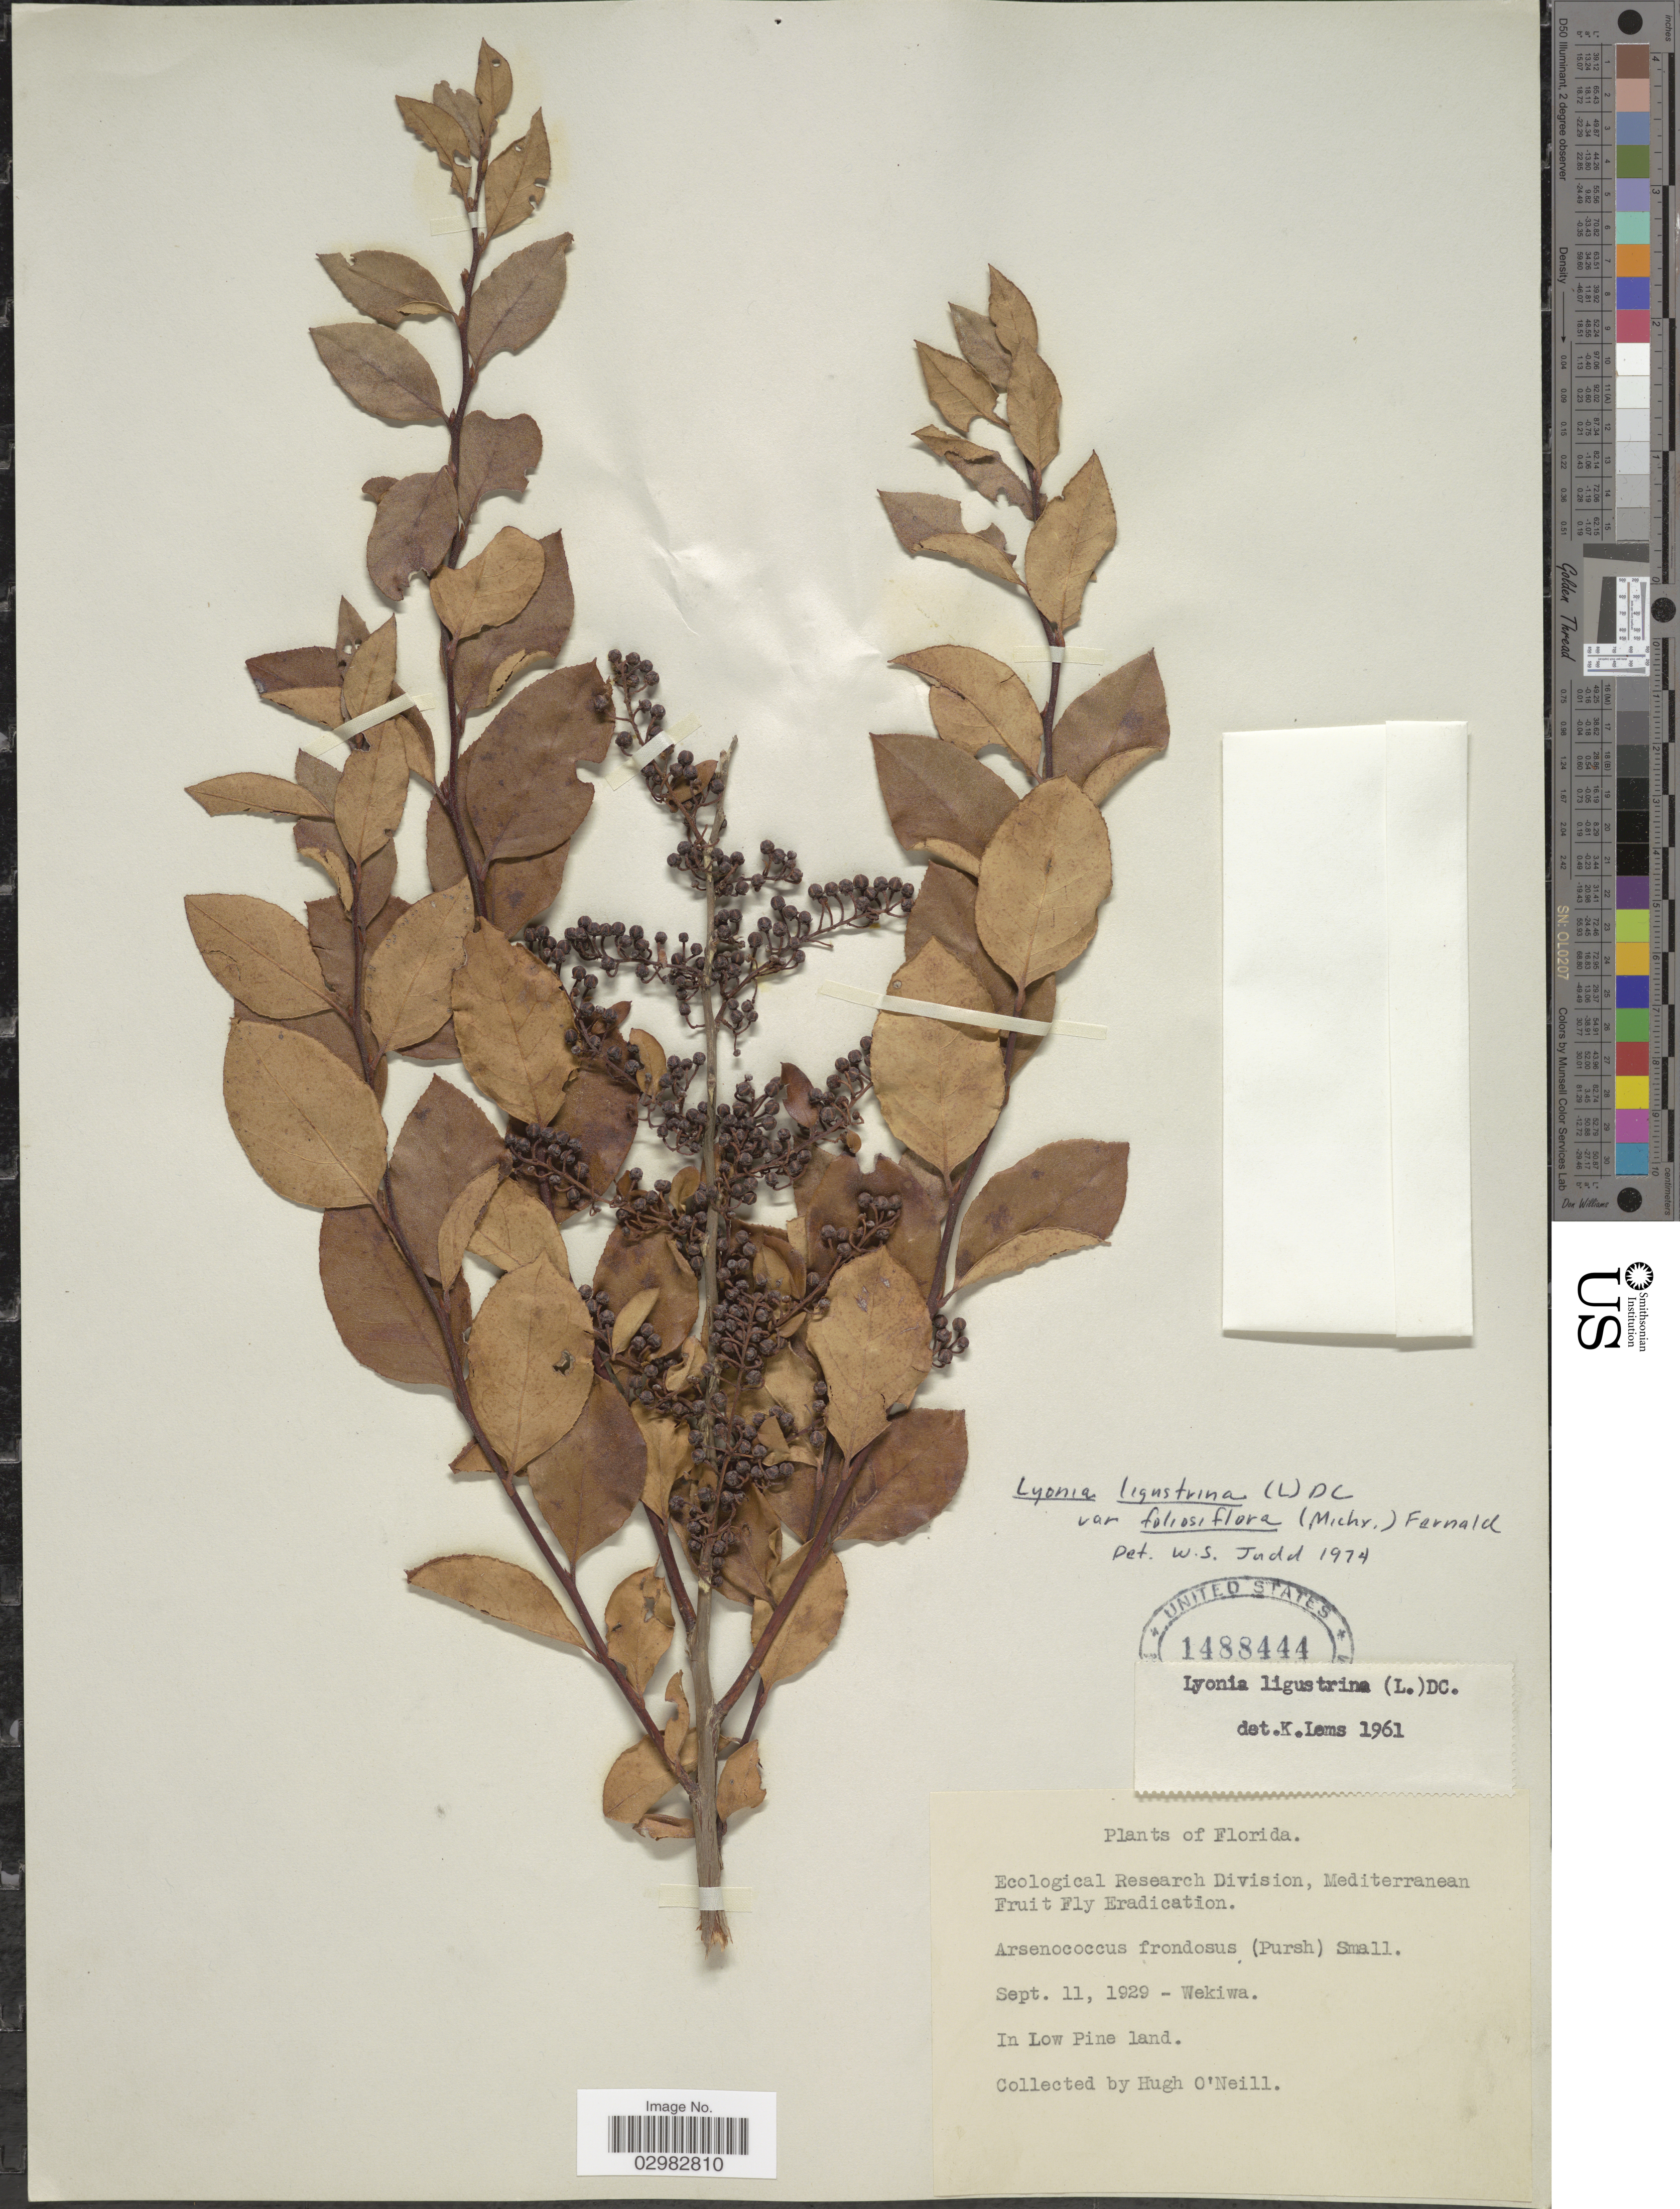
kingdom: Plantae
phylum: Tracheophyta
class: Magnoliopsida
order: Ericales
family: Ericaceae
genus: Lyonia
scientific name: Lyonia ligustrina var. foliosiflora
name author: (Michx.) Fernald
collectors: H. O'Neill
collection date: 1929-09-11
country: United States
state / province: Florida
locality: Wekiwa.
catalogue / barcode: US 1488444